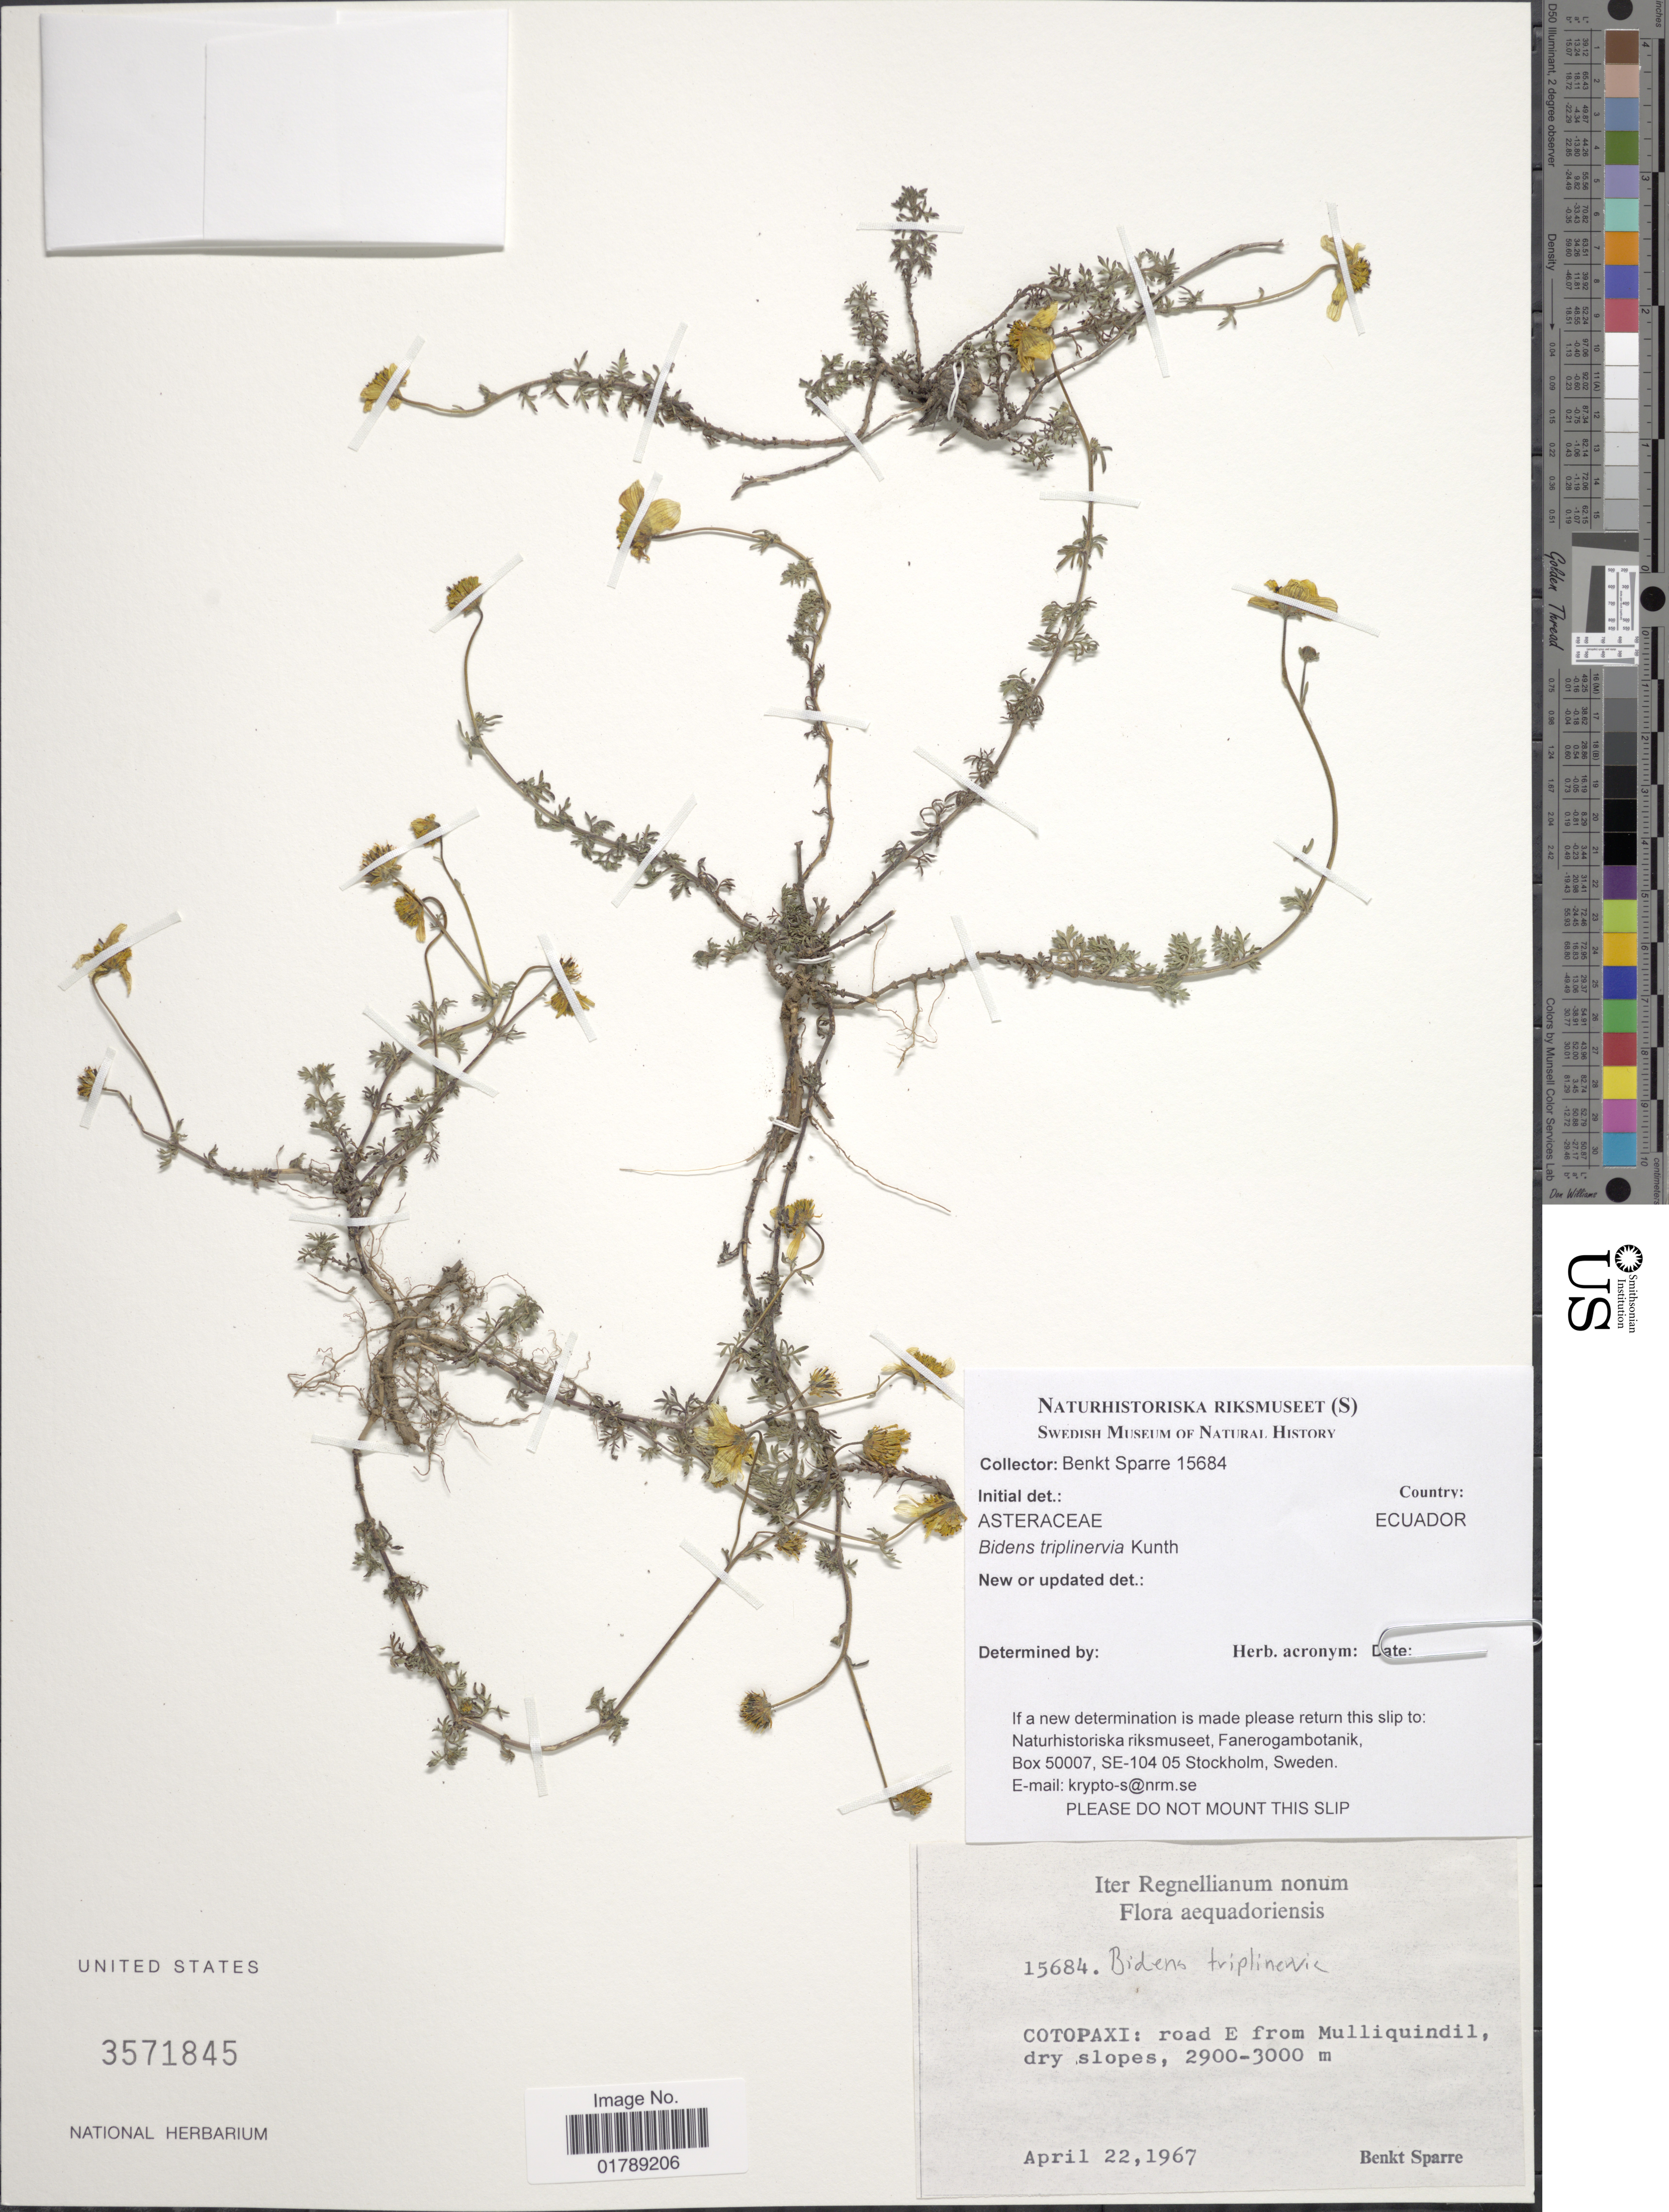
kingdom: Plantae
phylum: Tracheophyta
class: Magnoliopsida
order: Asterales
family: Asteraceae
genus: Bidens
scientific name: Bidens triplinervia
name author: Kunth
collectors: B. Sparre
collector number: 15684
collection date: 1967-04-22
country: Ecuador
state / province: Cotopaxi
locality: Road E from Mullinquindil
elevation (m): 2900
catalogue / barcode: US 3571845